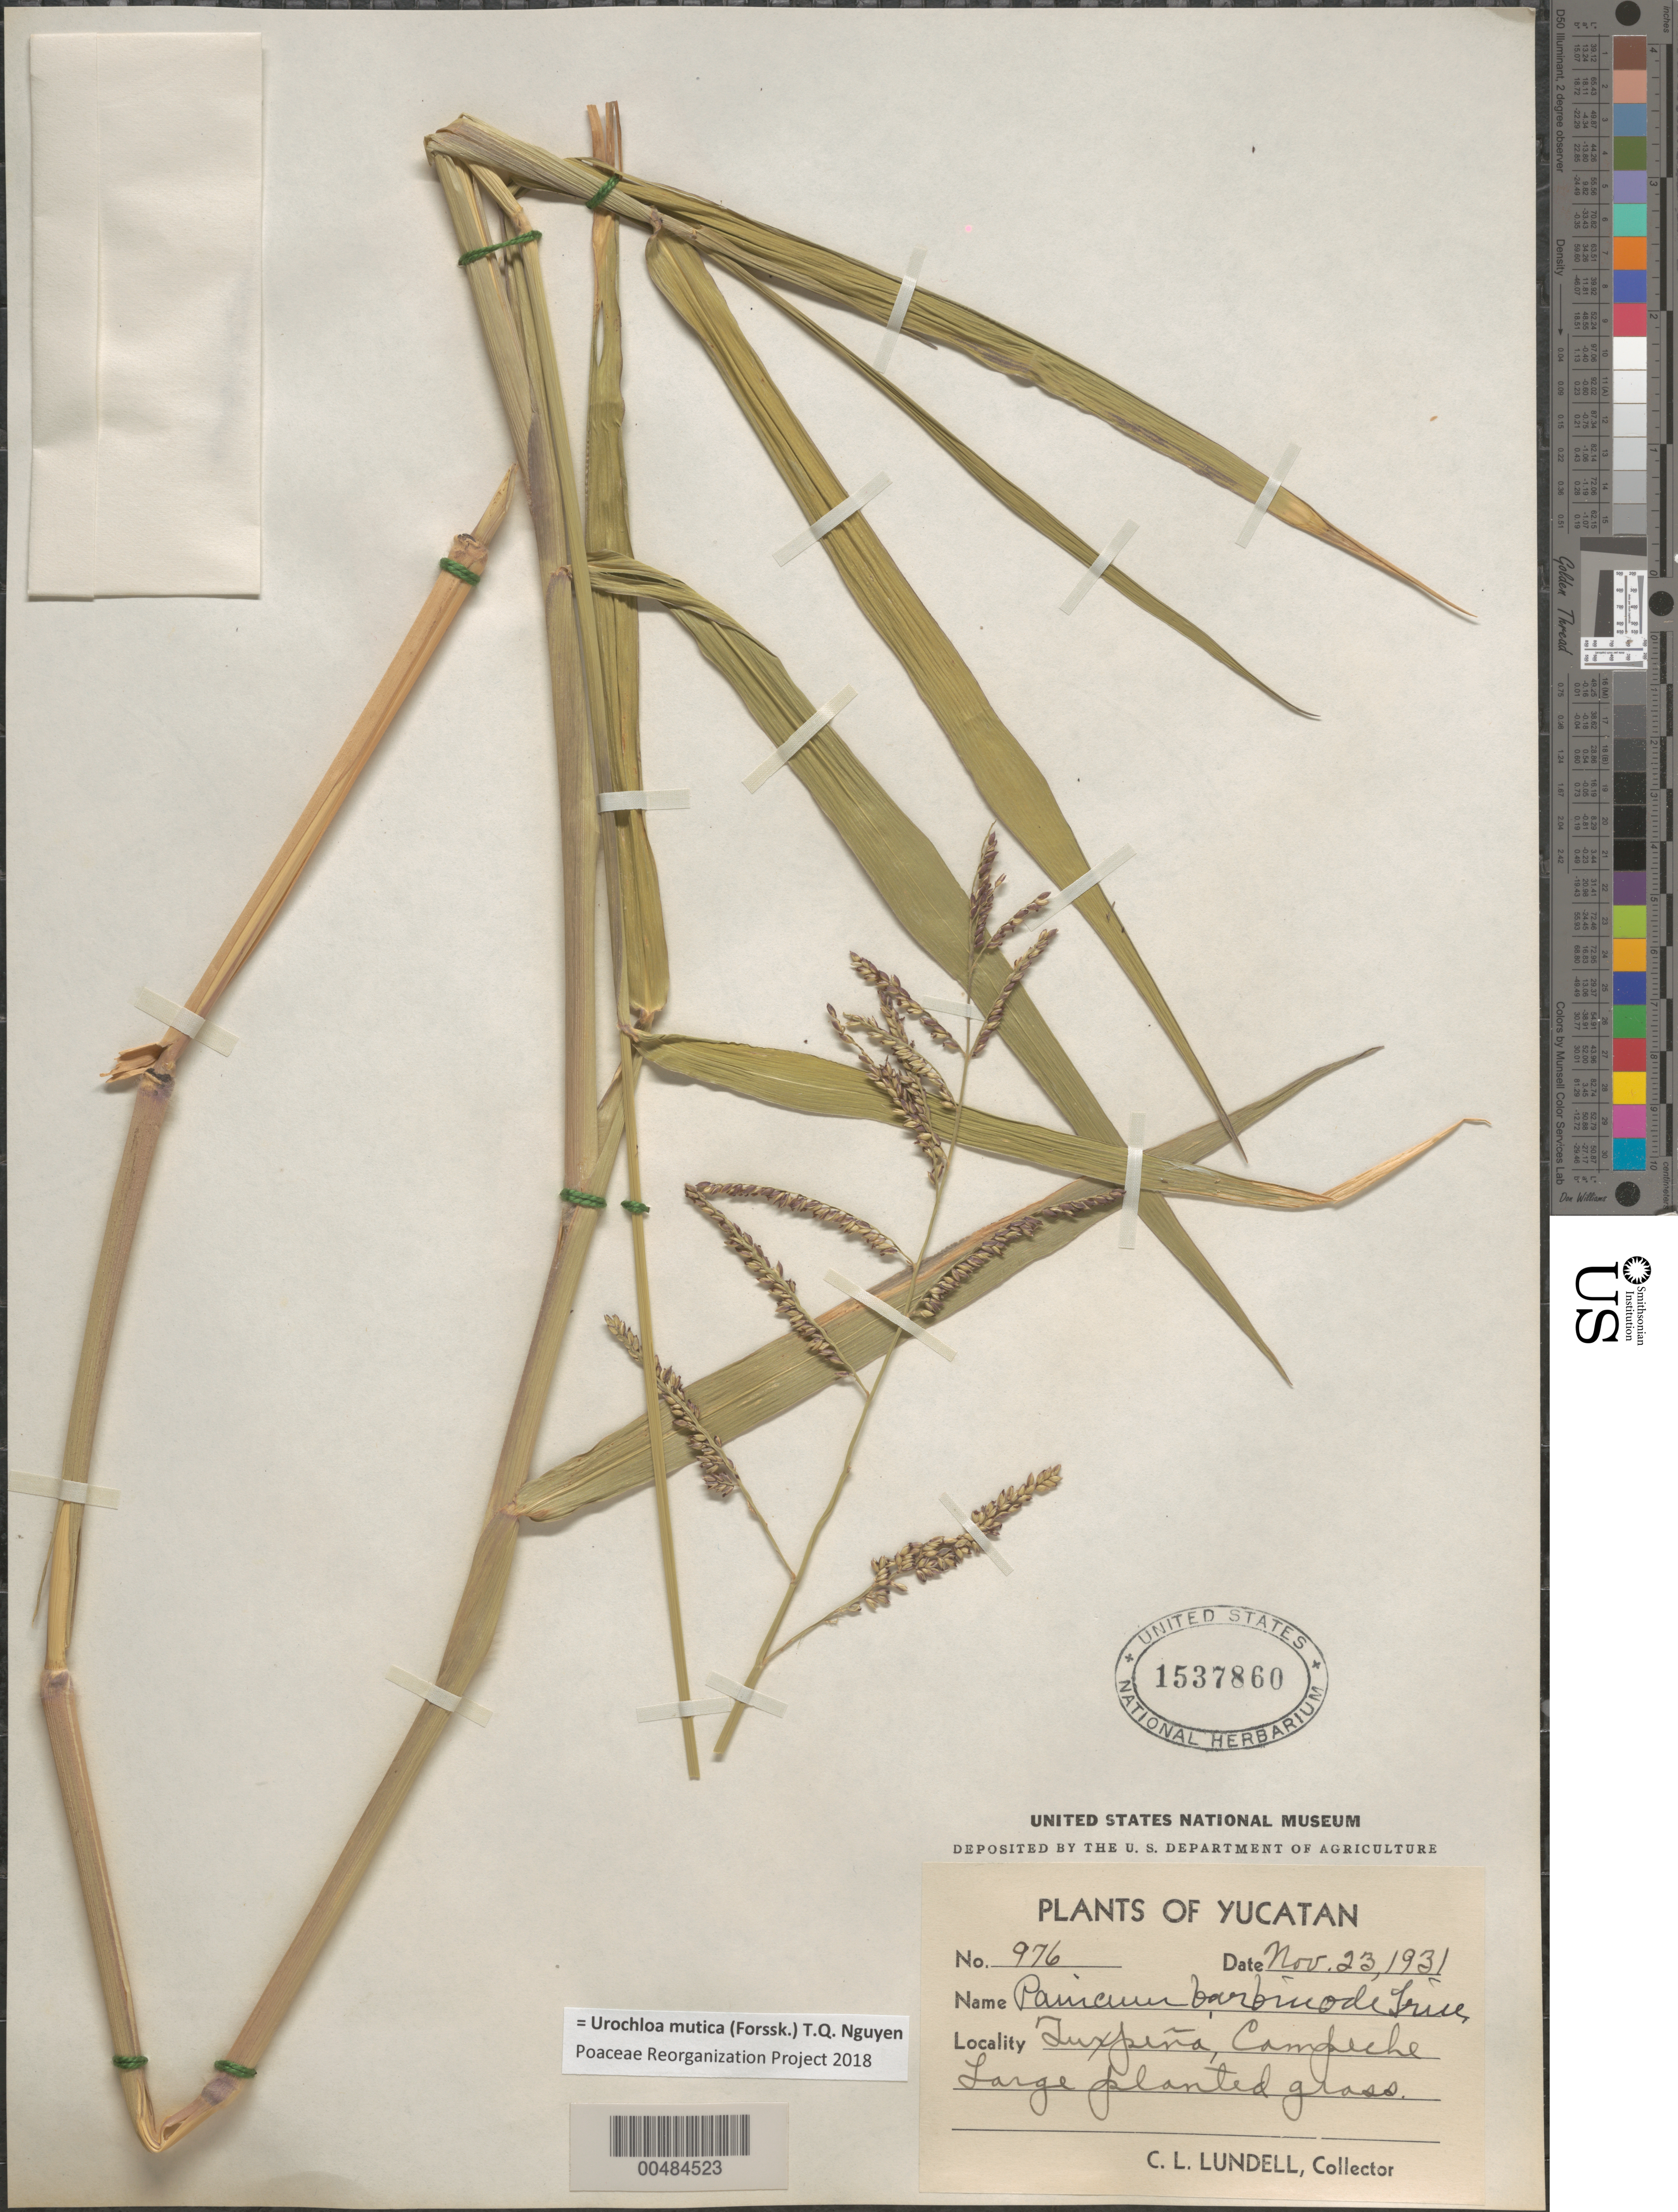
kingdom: Plantae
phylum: Tracheophyta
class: Liliopsida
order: Poales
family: Poaceae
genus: Brachiaria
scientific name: Brachiaria mutica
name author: (Forssk.) Stapf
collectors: C. L. Lundell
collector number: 976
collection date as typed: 23 Nov 1931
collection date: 1931-11-23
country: Mexico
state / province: Chiapas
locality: Tuxpeña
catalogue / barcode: US 1537860